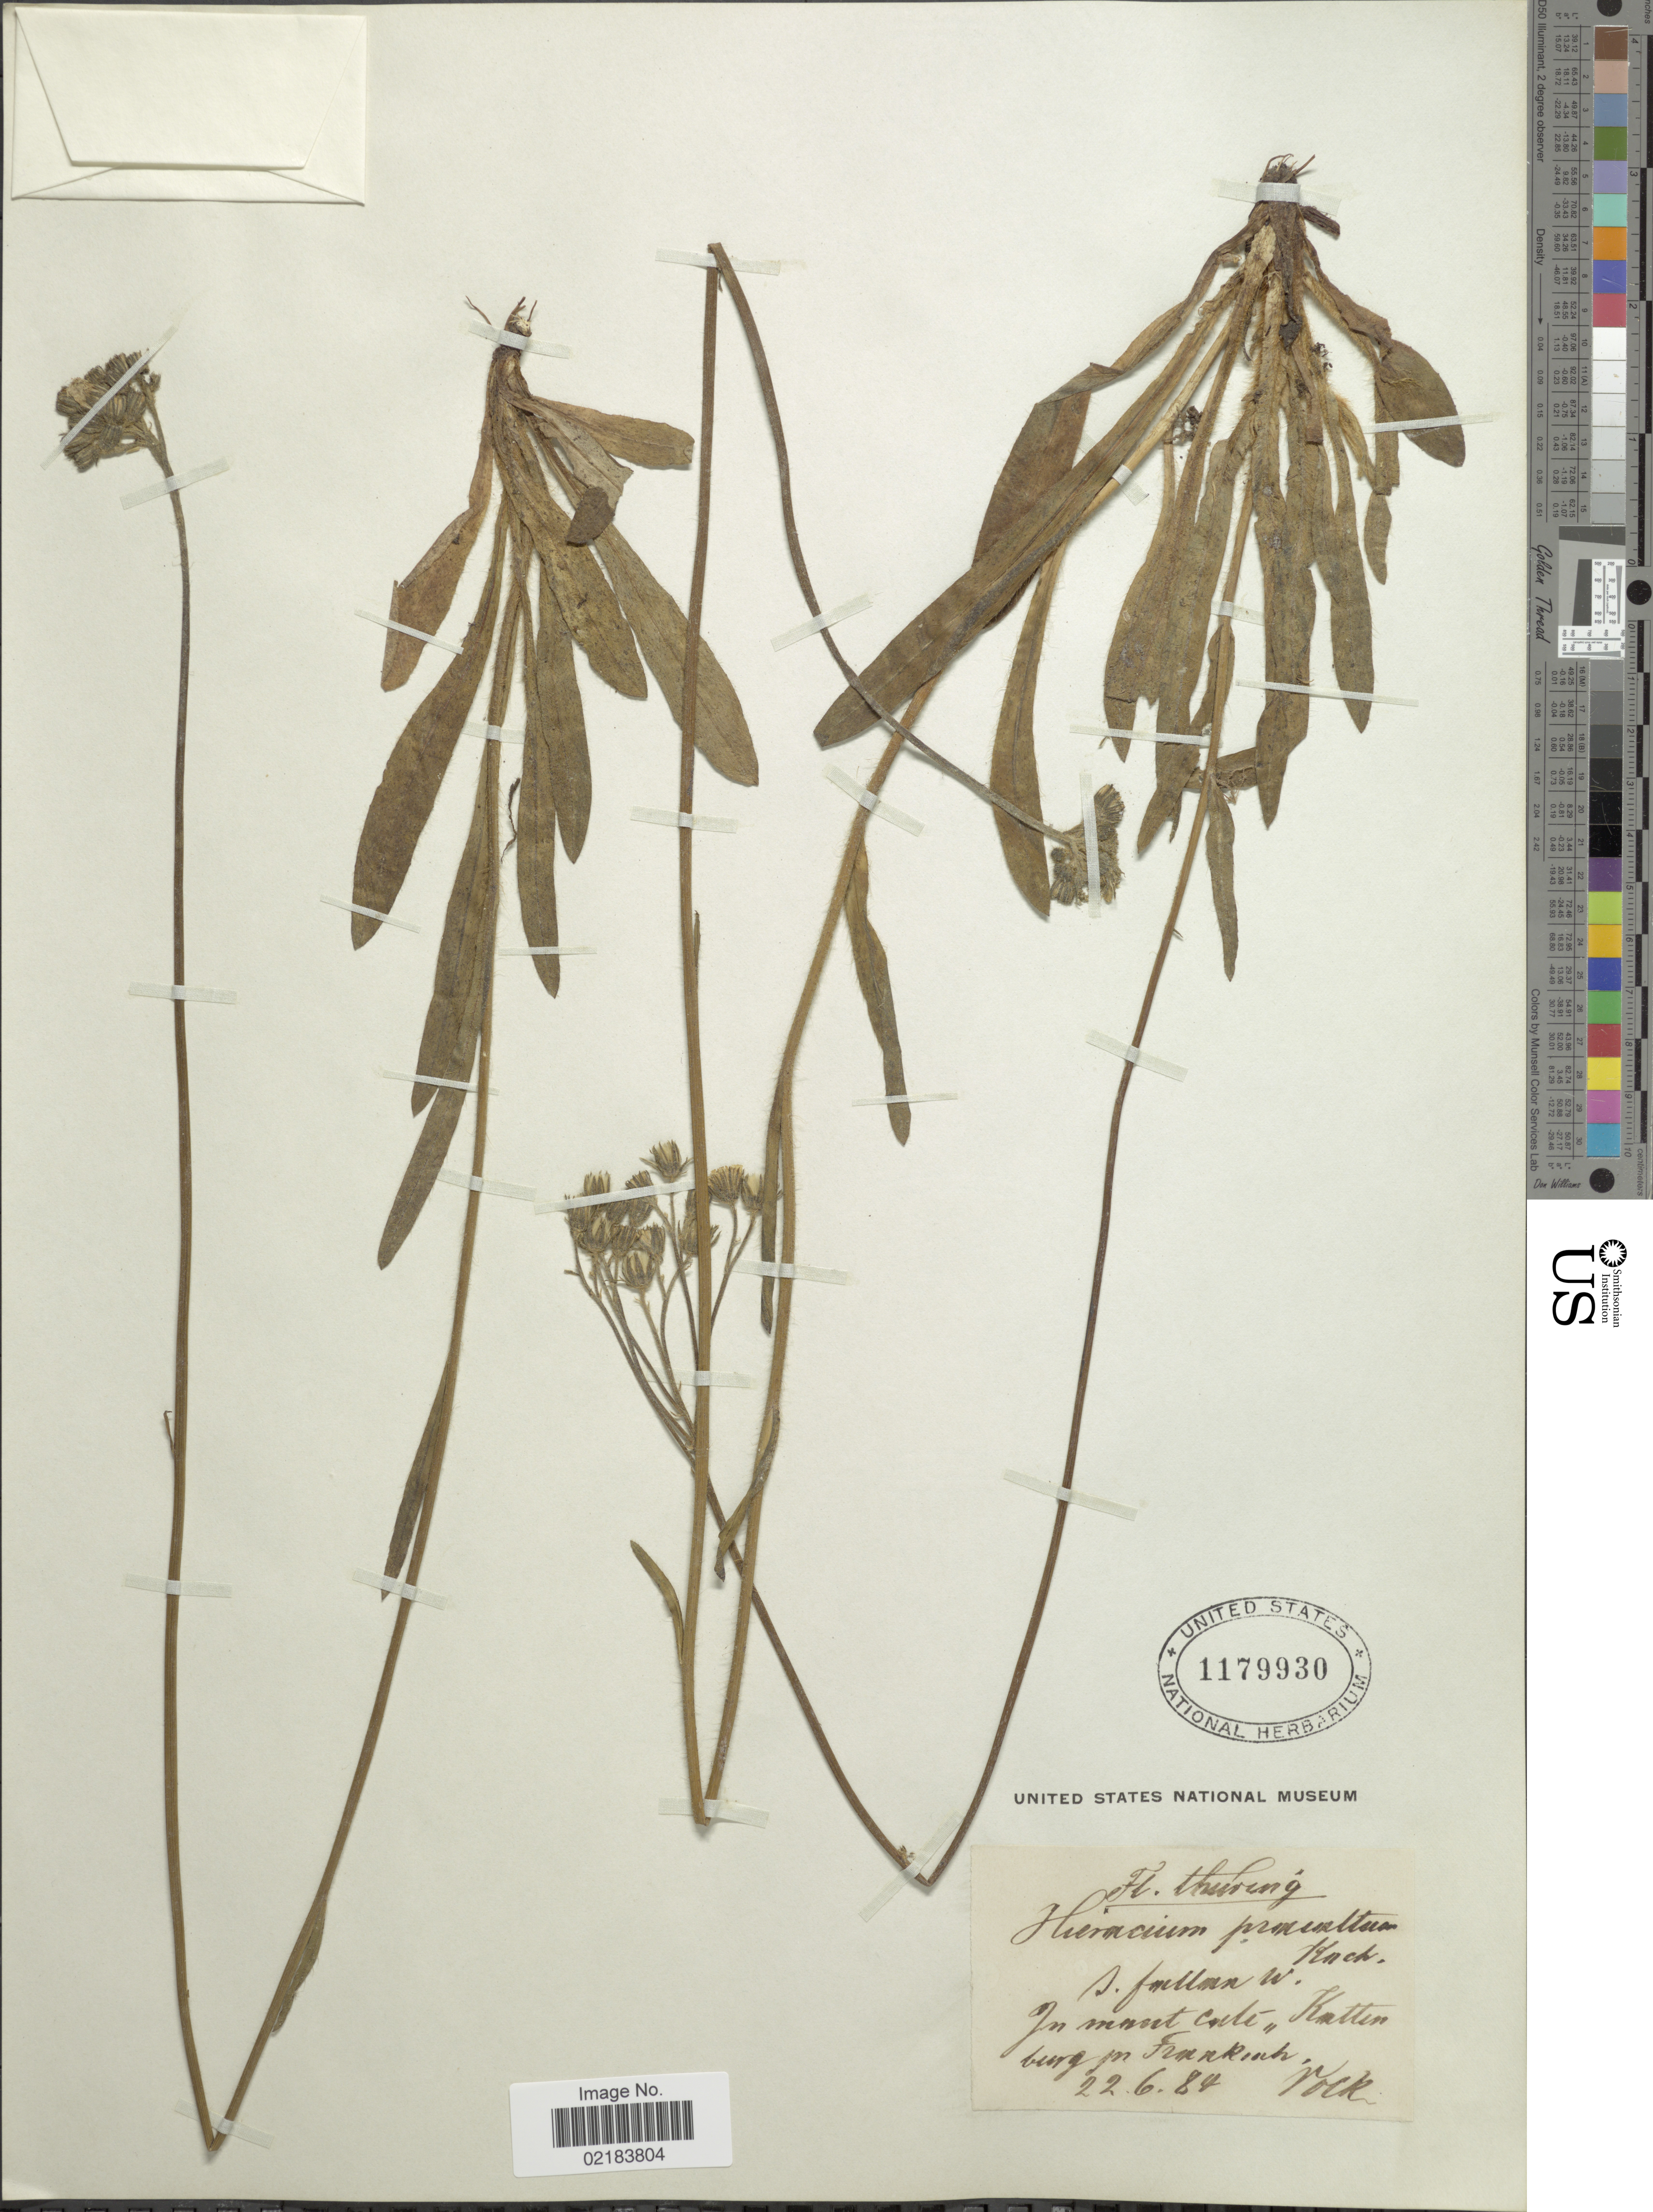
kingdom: Plantae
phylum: Tracheophyta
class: Magnoliopsida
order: Asterales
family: Asteraceae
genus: Pilosella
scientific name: Pilosella piloselloides subsp. praealta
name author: (Gochnat) S. Bräut. & Greuter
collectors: Vock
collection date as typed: Transcribed d/m/y: 22/6/84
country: Germany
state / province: Thuringia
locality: Thuring. In mont caste Kattenburg pr. Frankrouk. [interpreted]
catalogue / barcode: US 1179930